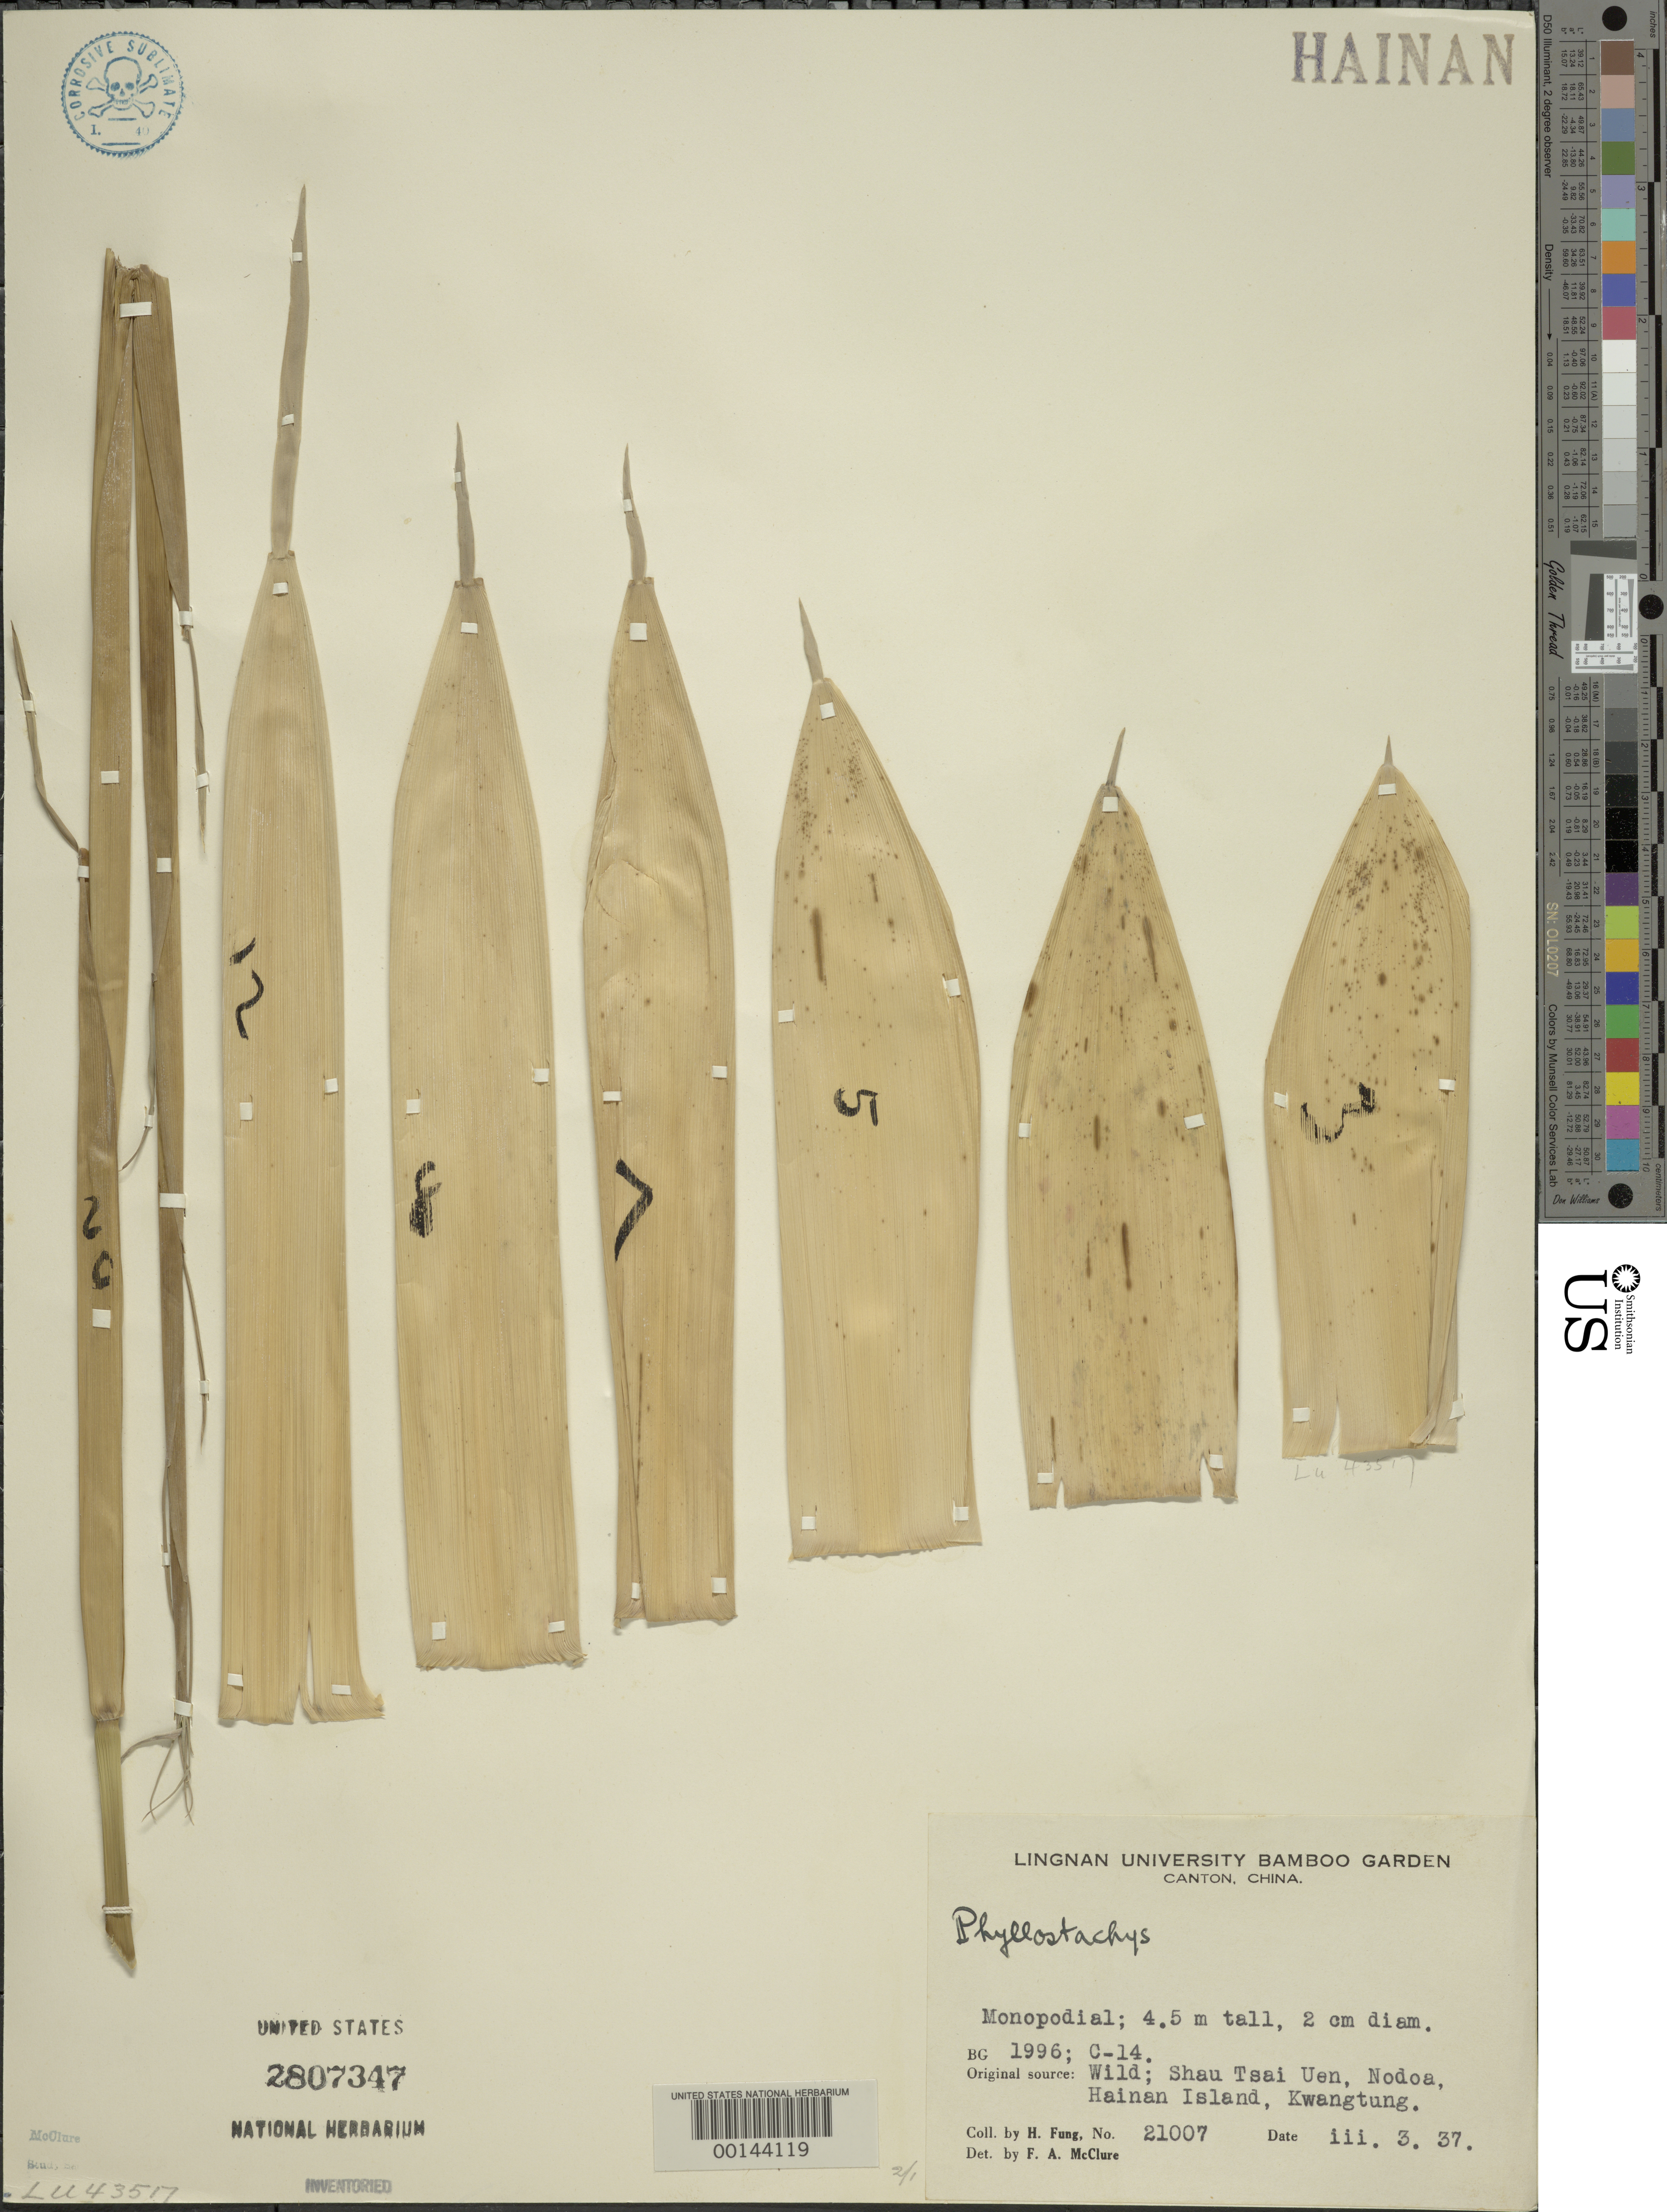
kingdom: Plantae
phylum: Tracheophyta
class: Liliopsida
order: Poales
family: Poaceae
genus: Phyllostachys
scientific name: Phyllostachys sp.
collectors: H. L. Fung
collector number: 21007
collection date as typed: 03 Mar 1937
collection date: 1937-03-03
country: China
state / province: Hainan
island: Hainan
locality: Hainan, nodoa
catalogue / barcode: US 2807347